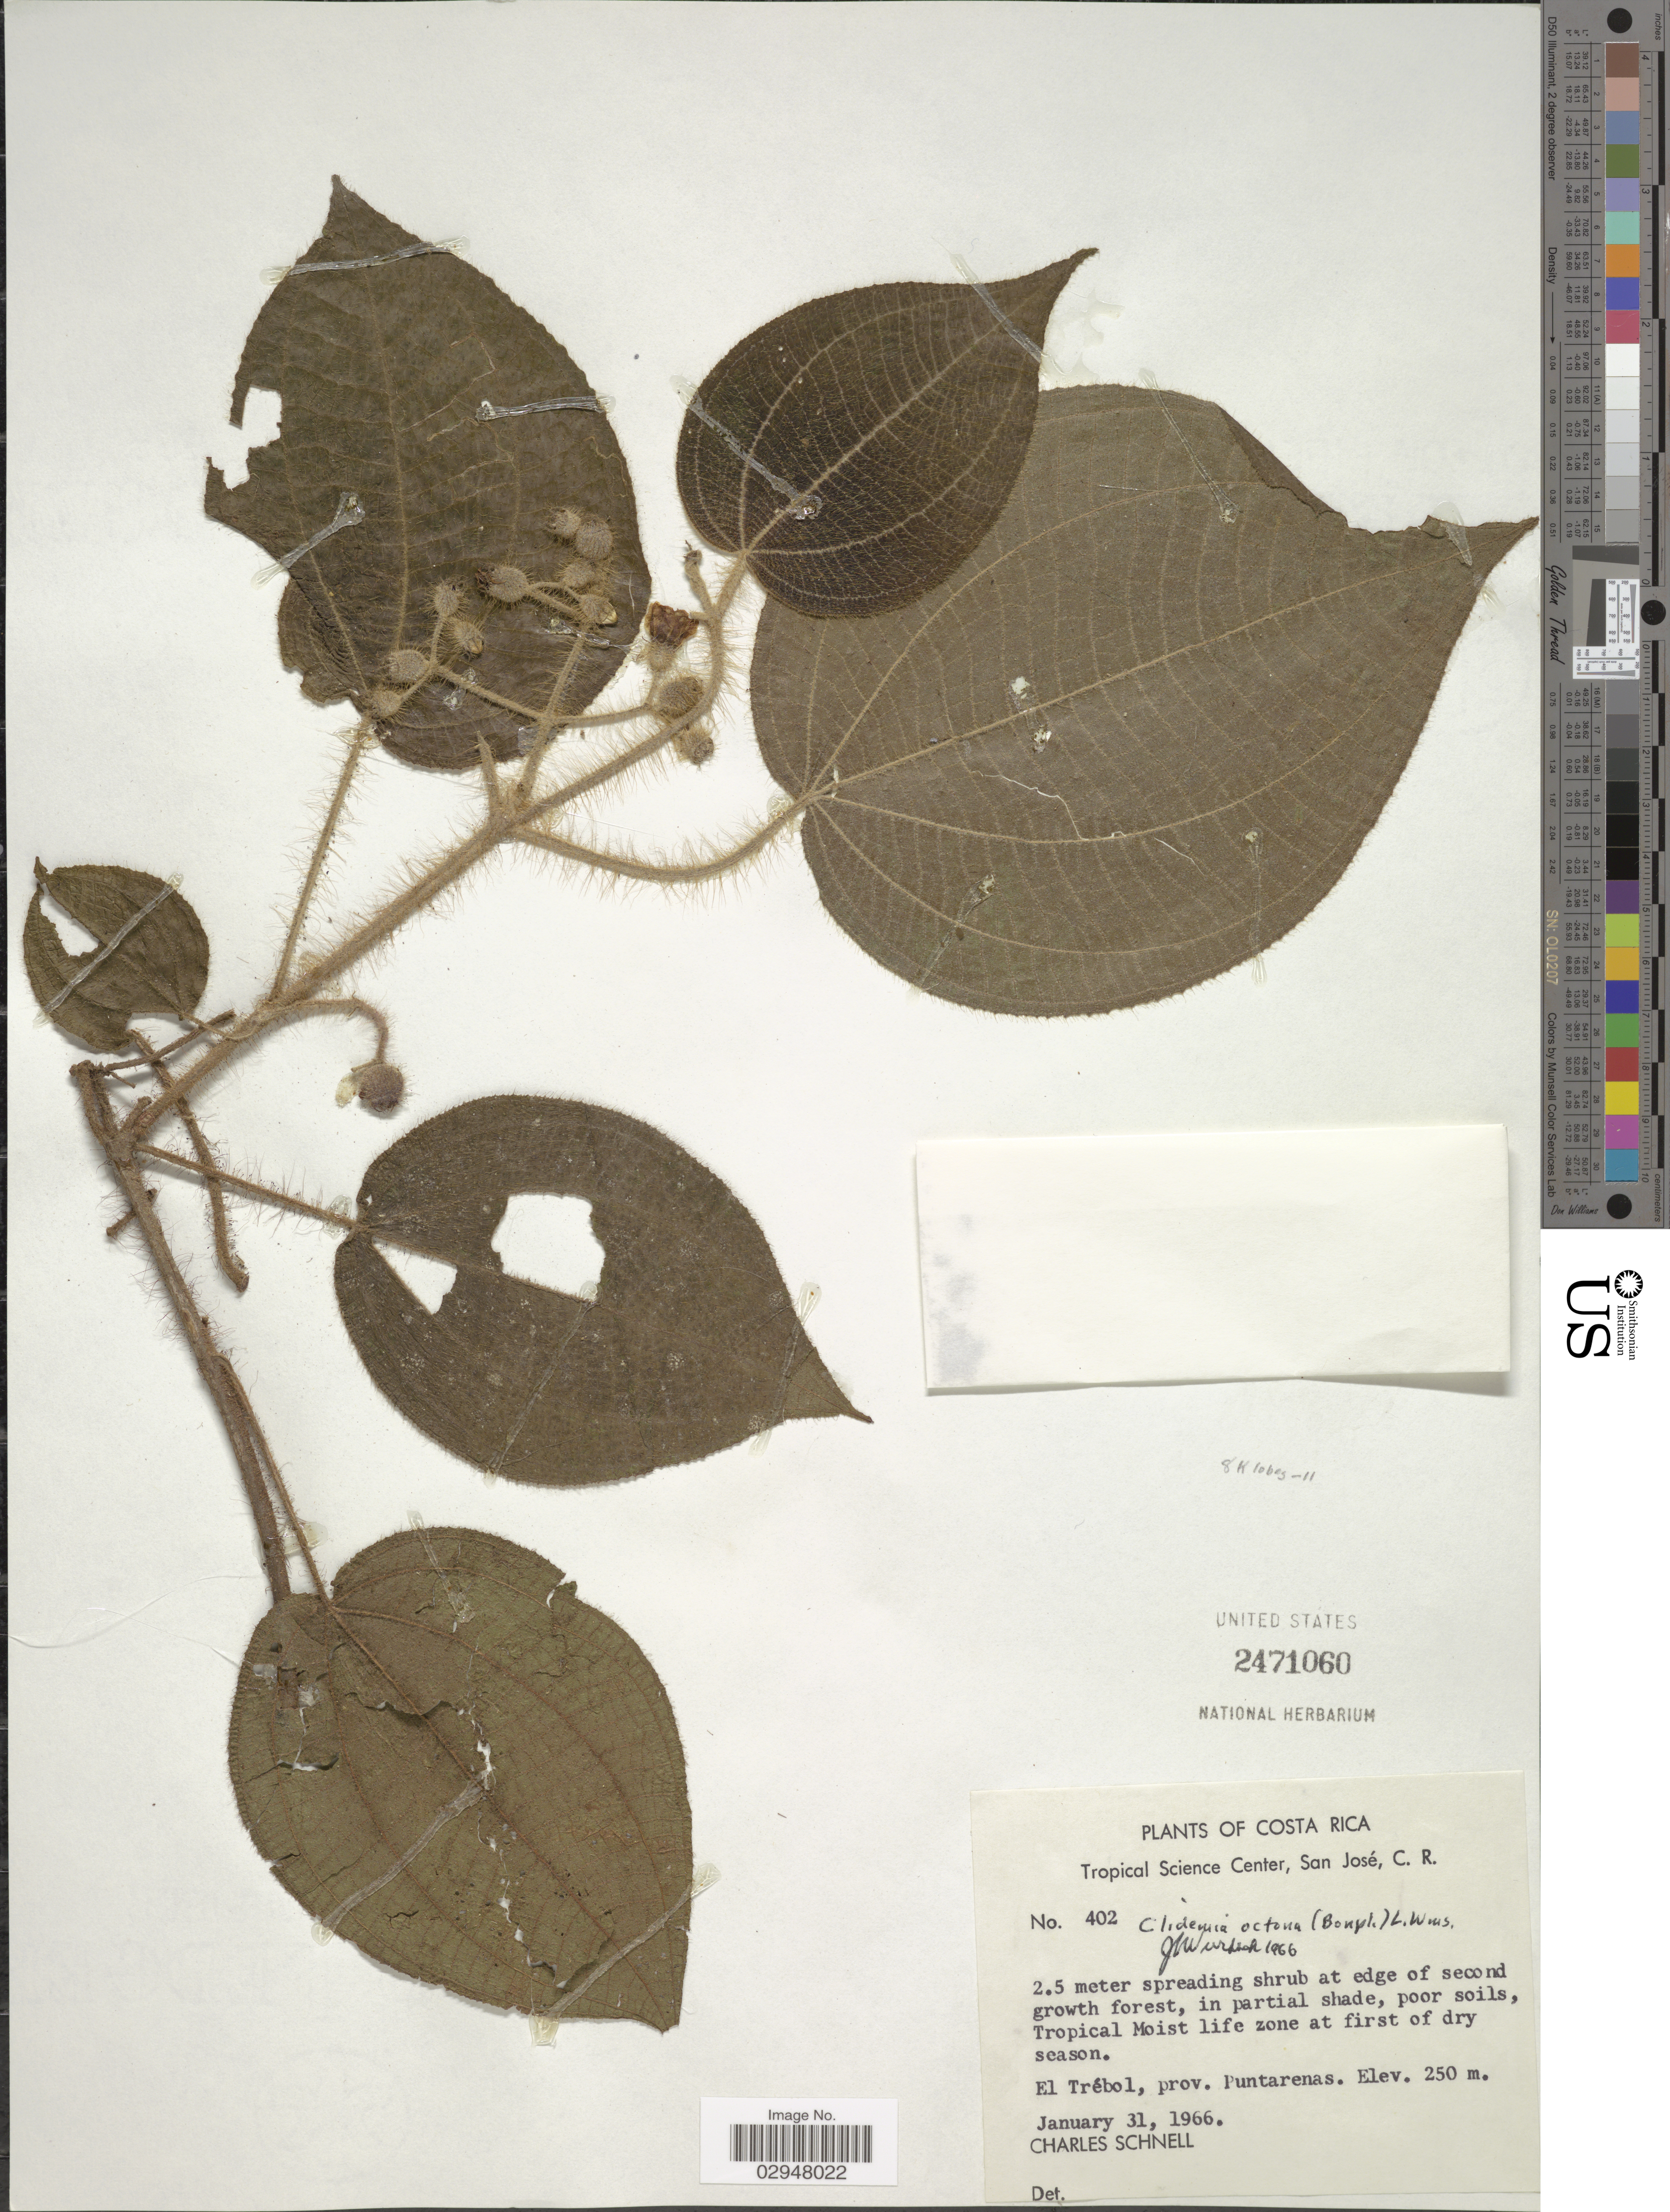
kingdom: Plantae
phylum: Tracheophyta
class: Magnoliopsida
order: Myrtales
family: Melastomataceae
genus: Clidemia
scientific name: Clidemia octona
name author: (Bonpl.) L.O. Williams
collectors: C. Schnell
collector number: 402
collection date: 1966-01-31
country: Costa Rica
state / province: Puntarenas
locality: Tropical Moist life zone at first of dry season, El Trébol.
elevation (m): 250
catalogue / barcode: US 2471060